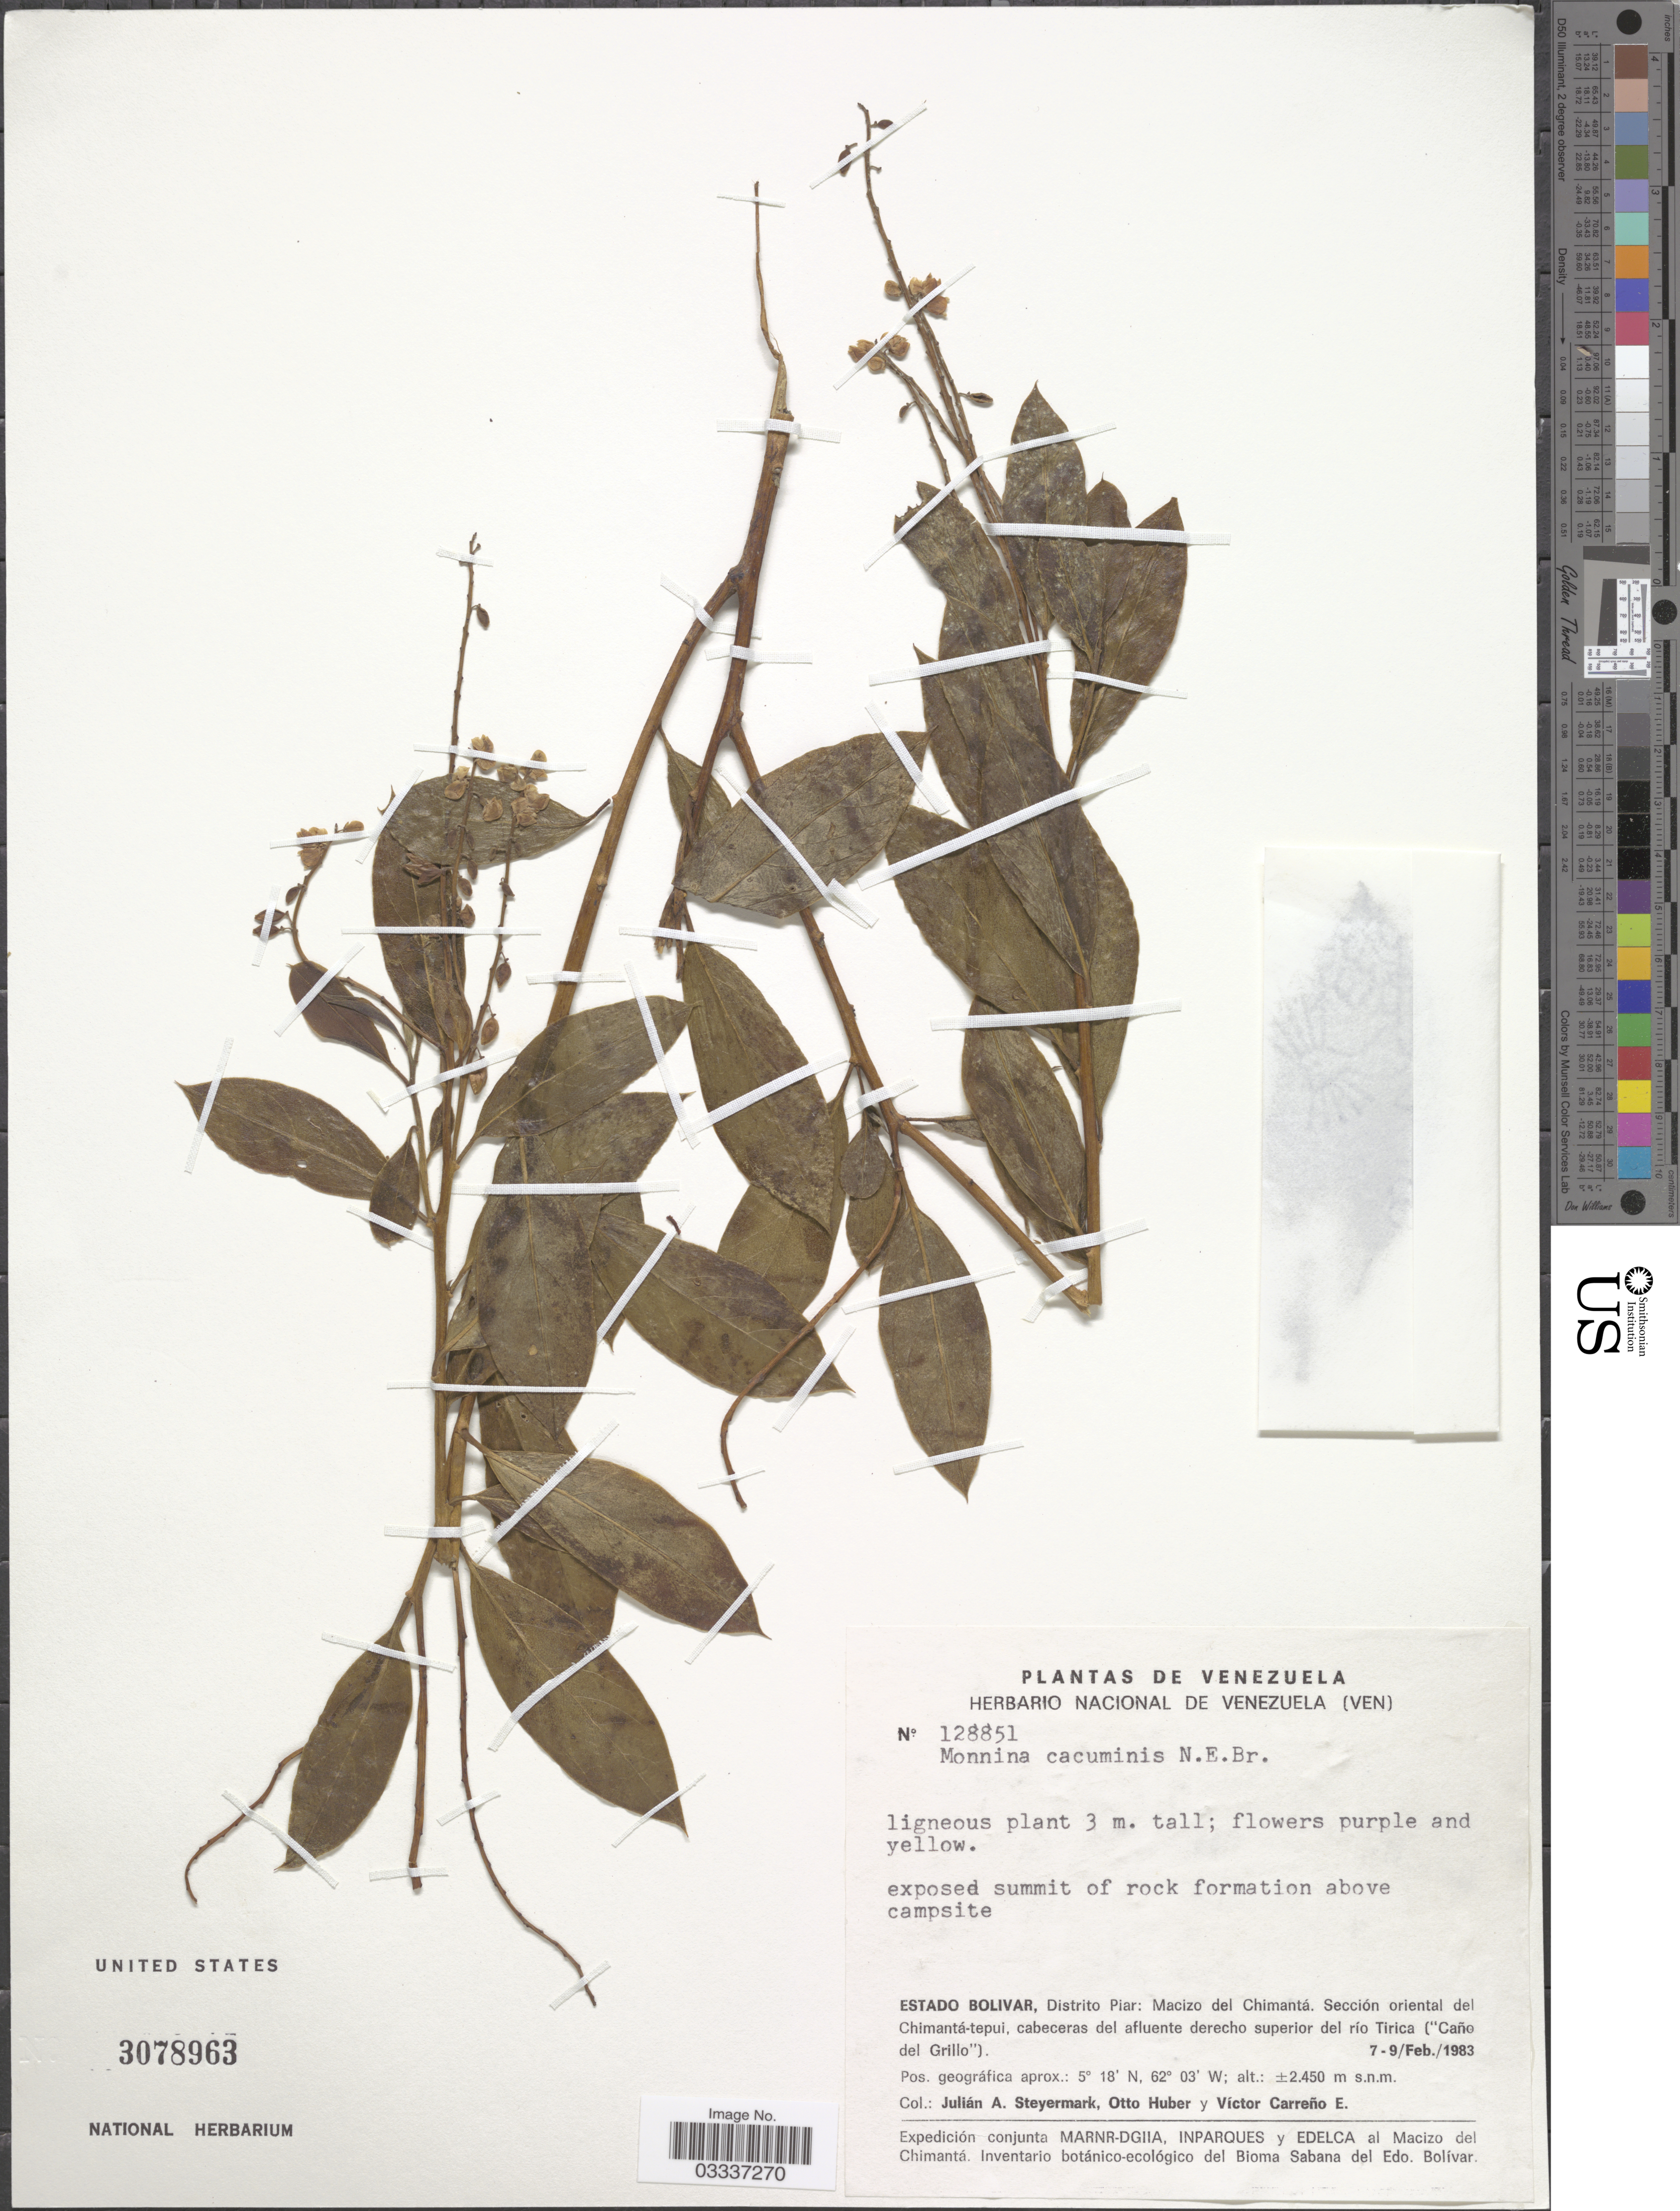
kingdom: Plantae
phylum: Tracheophyta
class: Magnoliopsida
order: Fabales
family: Polygalaceae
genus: Monnina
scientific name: Monnina cacumina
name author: N.E. Br.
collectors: J. Steyermark, O. Huber & V. Carreño E.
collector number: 128851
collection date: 1983-02-07/1983-02-09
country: Venezuela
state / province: Bolivar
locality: Distrito Piar: Macizo del Chimantá. Sección oriental del Chimantá-tepui, cabeceras del afluente derecho superior del río Tiricia ("Caño del Grillo").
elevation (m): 2450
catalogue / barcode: US 3078963